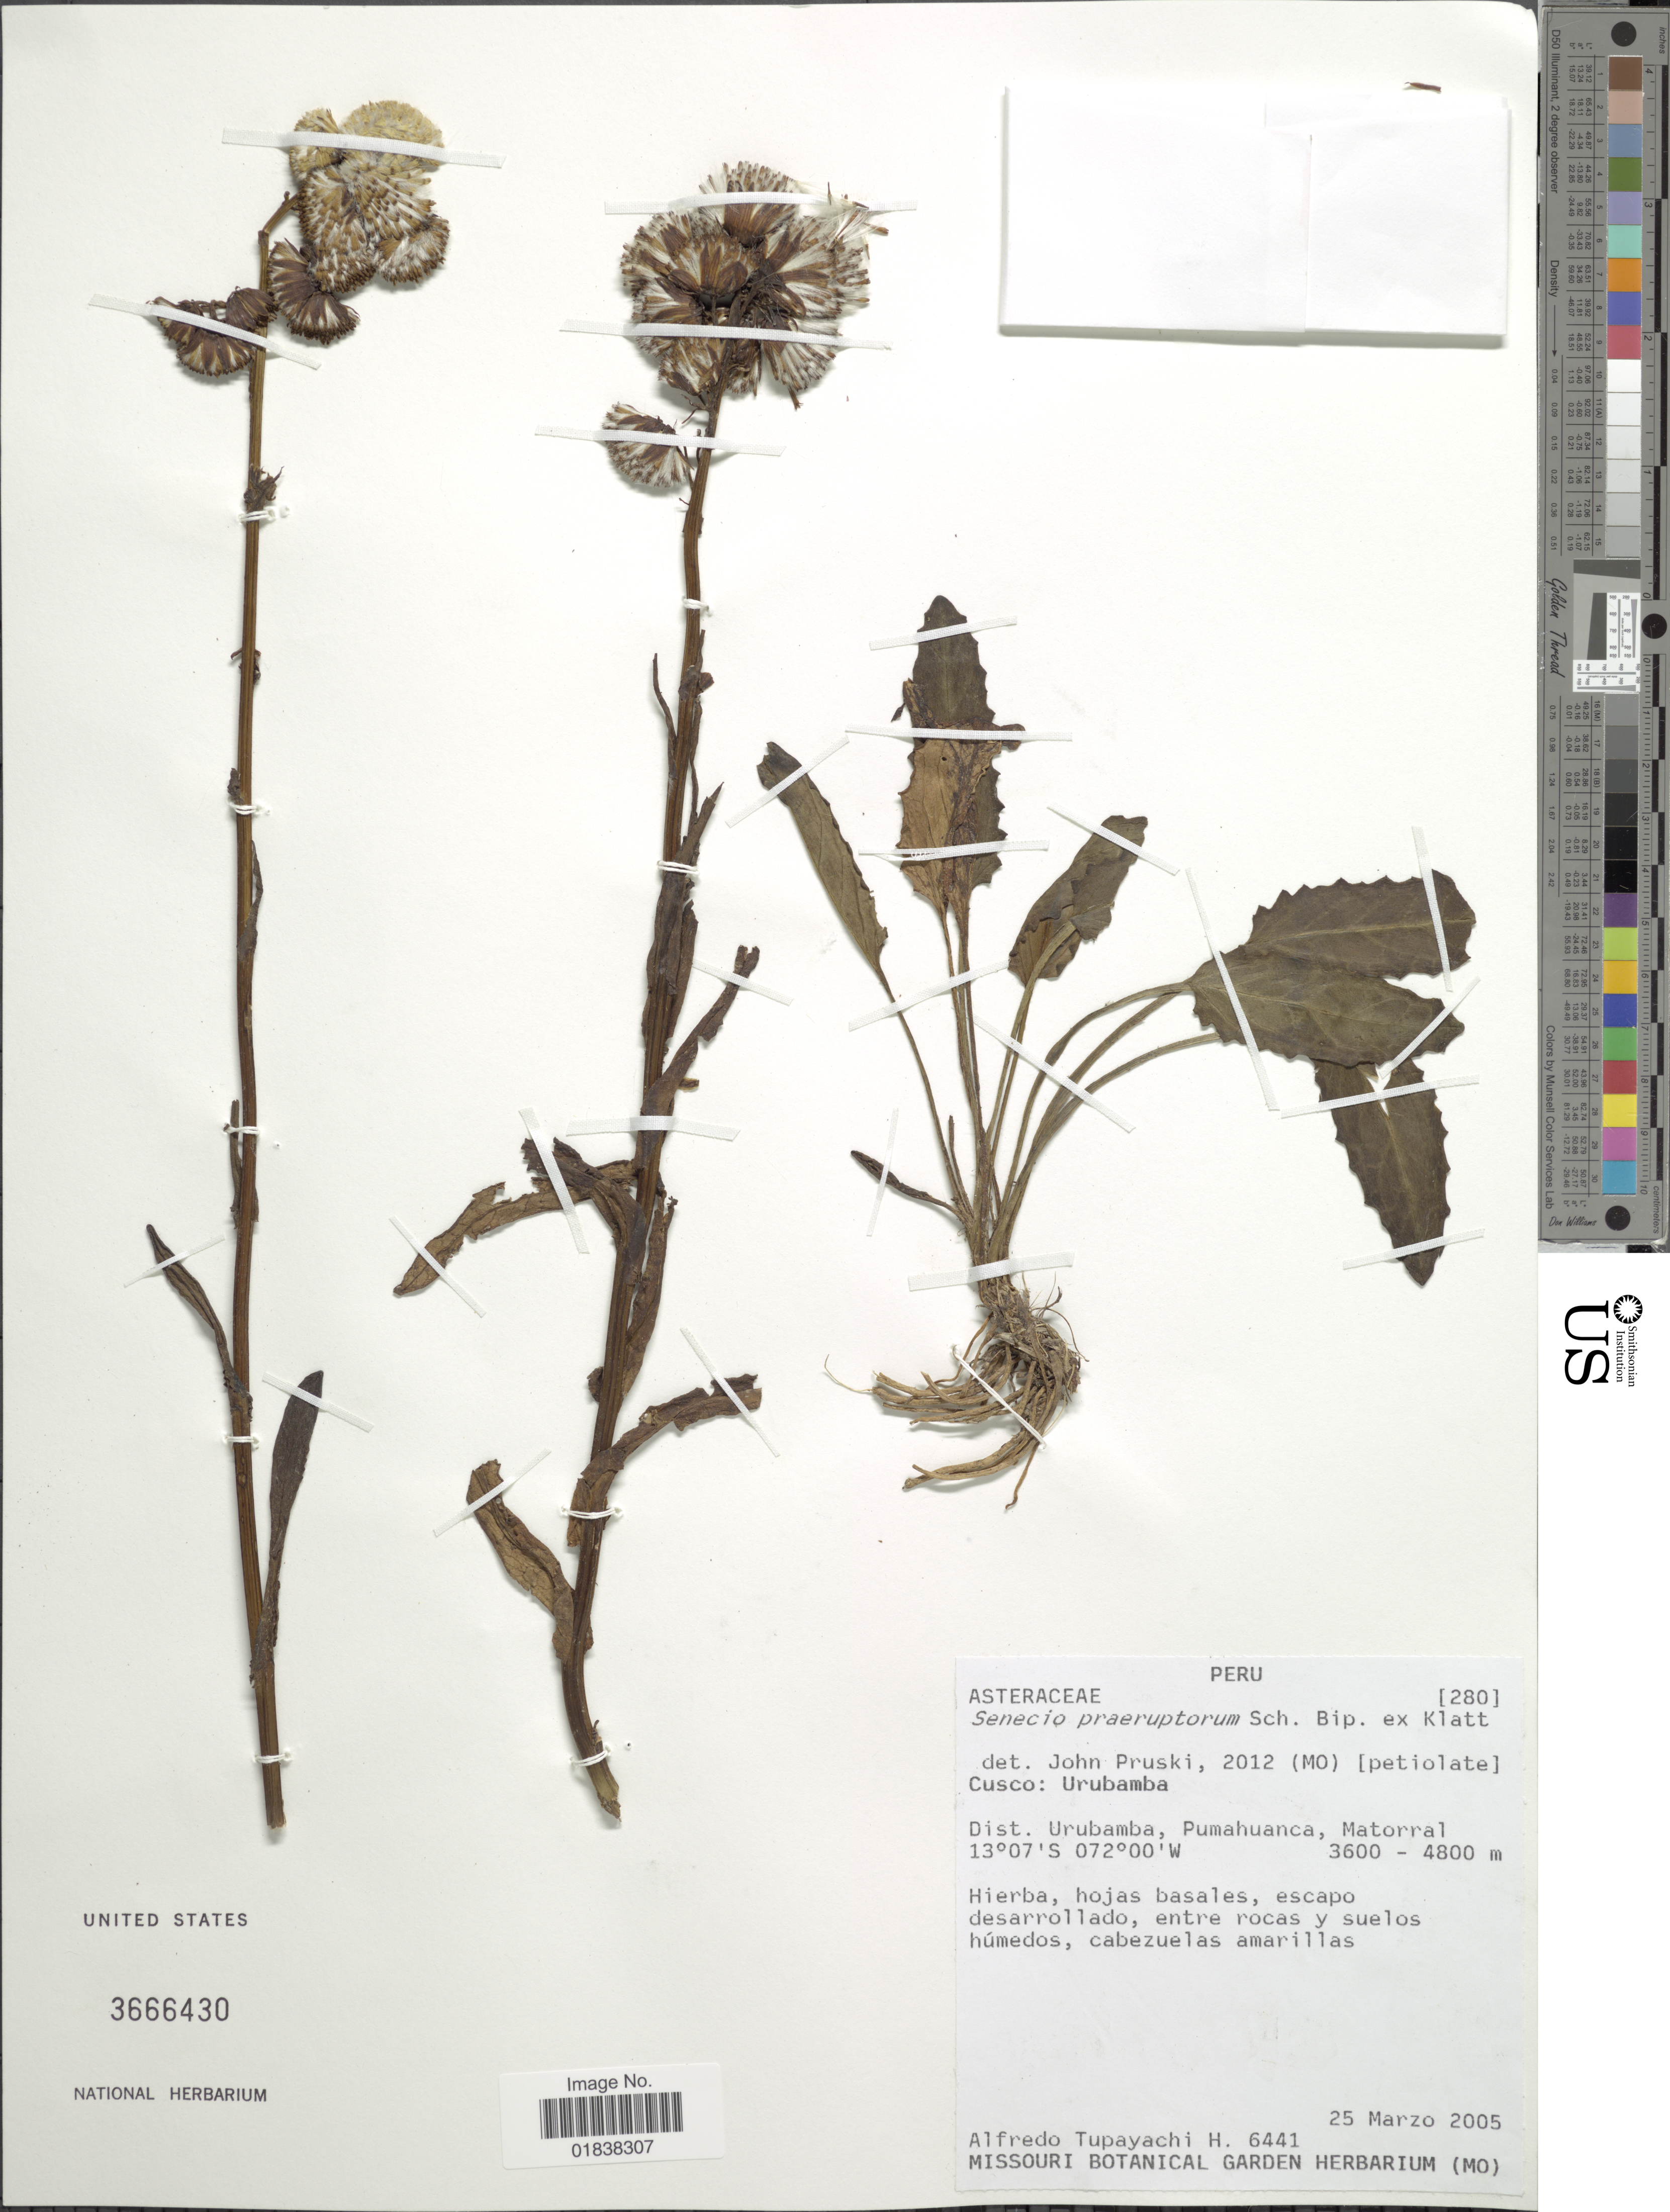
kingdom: Plantae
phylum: Tracheophyta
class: Magnoliopsida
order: Asterales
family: Asteraceae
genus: Senecio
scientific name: Senecio tephrosioides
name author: Turcz.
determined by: Salomon, Luciana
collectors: A. Tupayachi H.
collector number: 6441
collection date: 2005-03-25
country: Peru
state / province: Cusco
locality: Urubamba, Dist. Urubamba, Pumahuanca, Matorral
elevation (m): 3600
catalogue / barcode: US 3666430